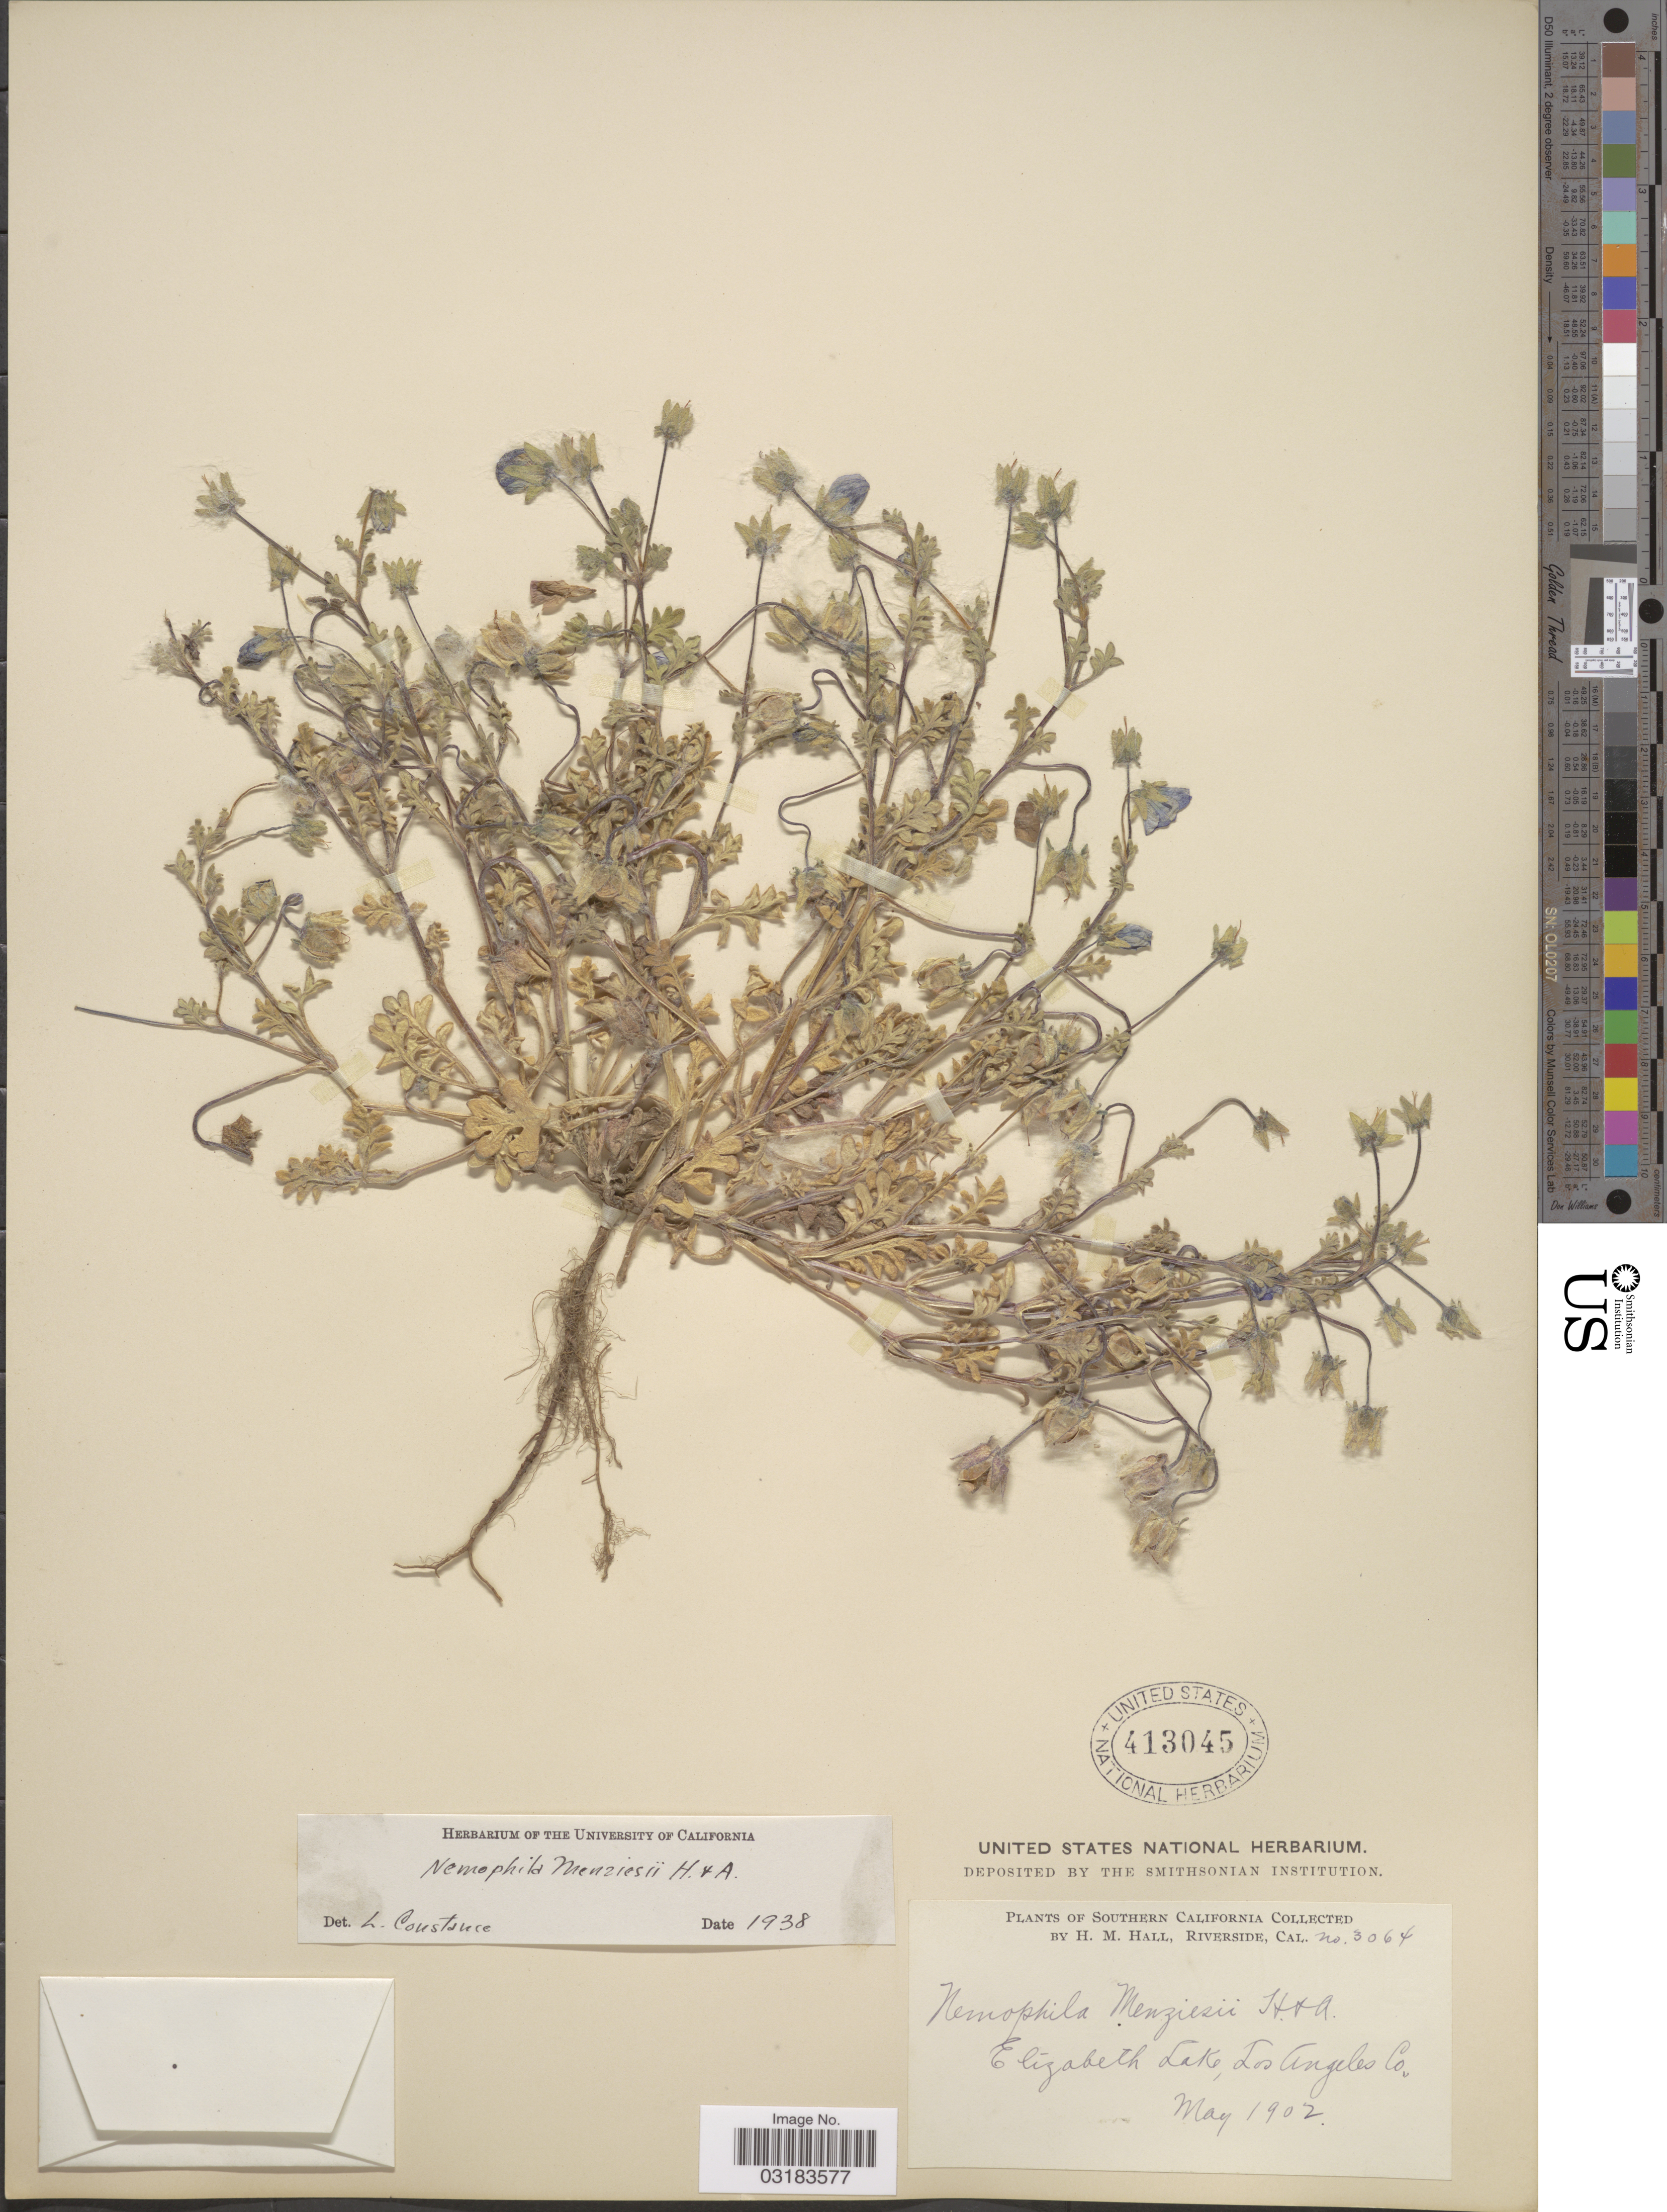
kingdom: Plantae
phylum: Tracheophyta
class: Magnoliopsida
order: Boraginales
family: Hydrophyllaceae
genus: Nemophila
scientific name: Nemophila menziesii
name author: Hook. & Arn.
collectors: H. M. Hall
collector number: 3064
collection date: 1902-05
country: United States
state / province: California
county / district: Los Angeles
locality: Southern California. Elizabeth Lake, Los Angeles Co.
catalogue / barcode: US 413045